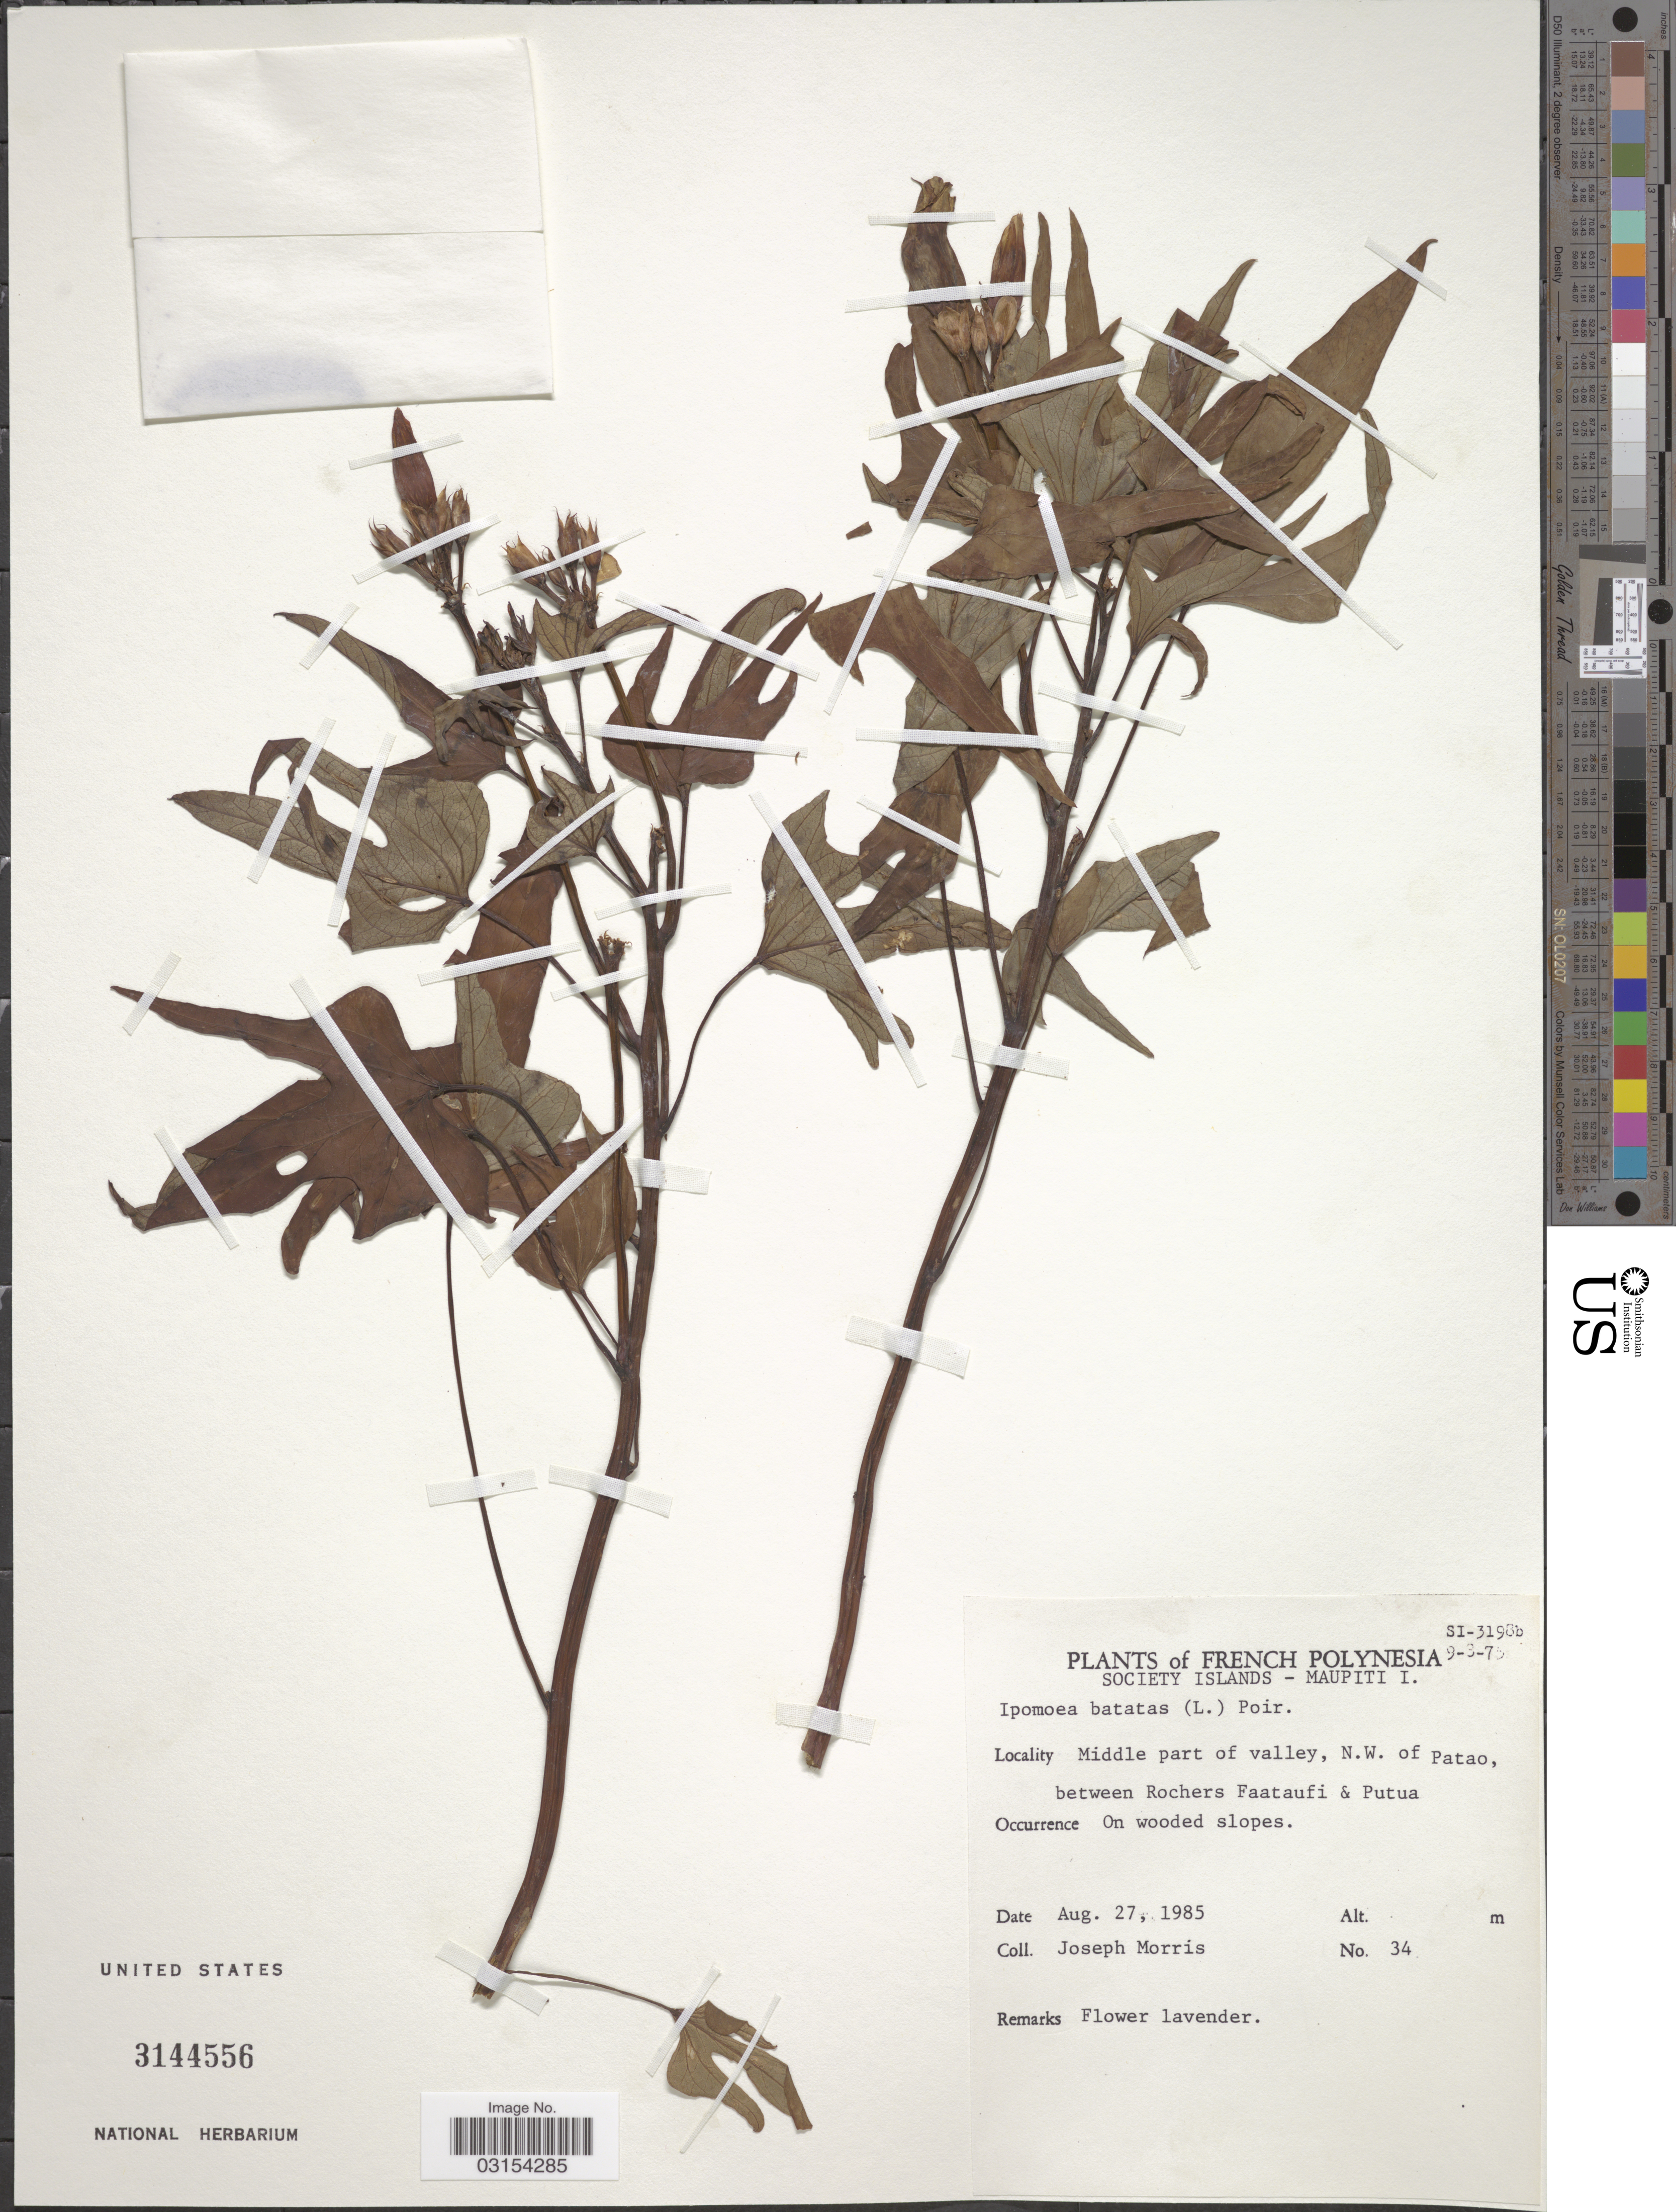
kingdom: Plantae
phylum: Tracheophyta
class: Magnoliopsida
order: Solanales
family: Convolvulaceae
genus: Ipomoea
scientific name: Ipomoea batatas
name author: (L.) Lam.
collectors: J. Morris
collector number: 34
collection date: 1985-08-27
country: French Polynesia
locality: Society Islands - Maupiti I. Middle part of valley, N. W. of Patao, between Rochers Faataufi & Putua.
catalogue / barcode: US 3144556